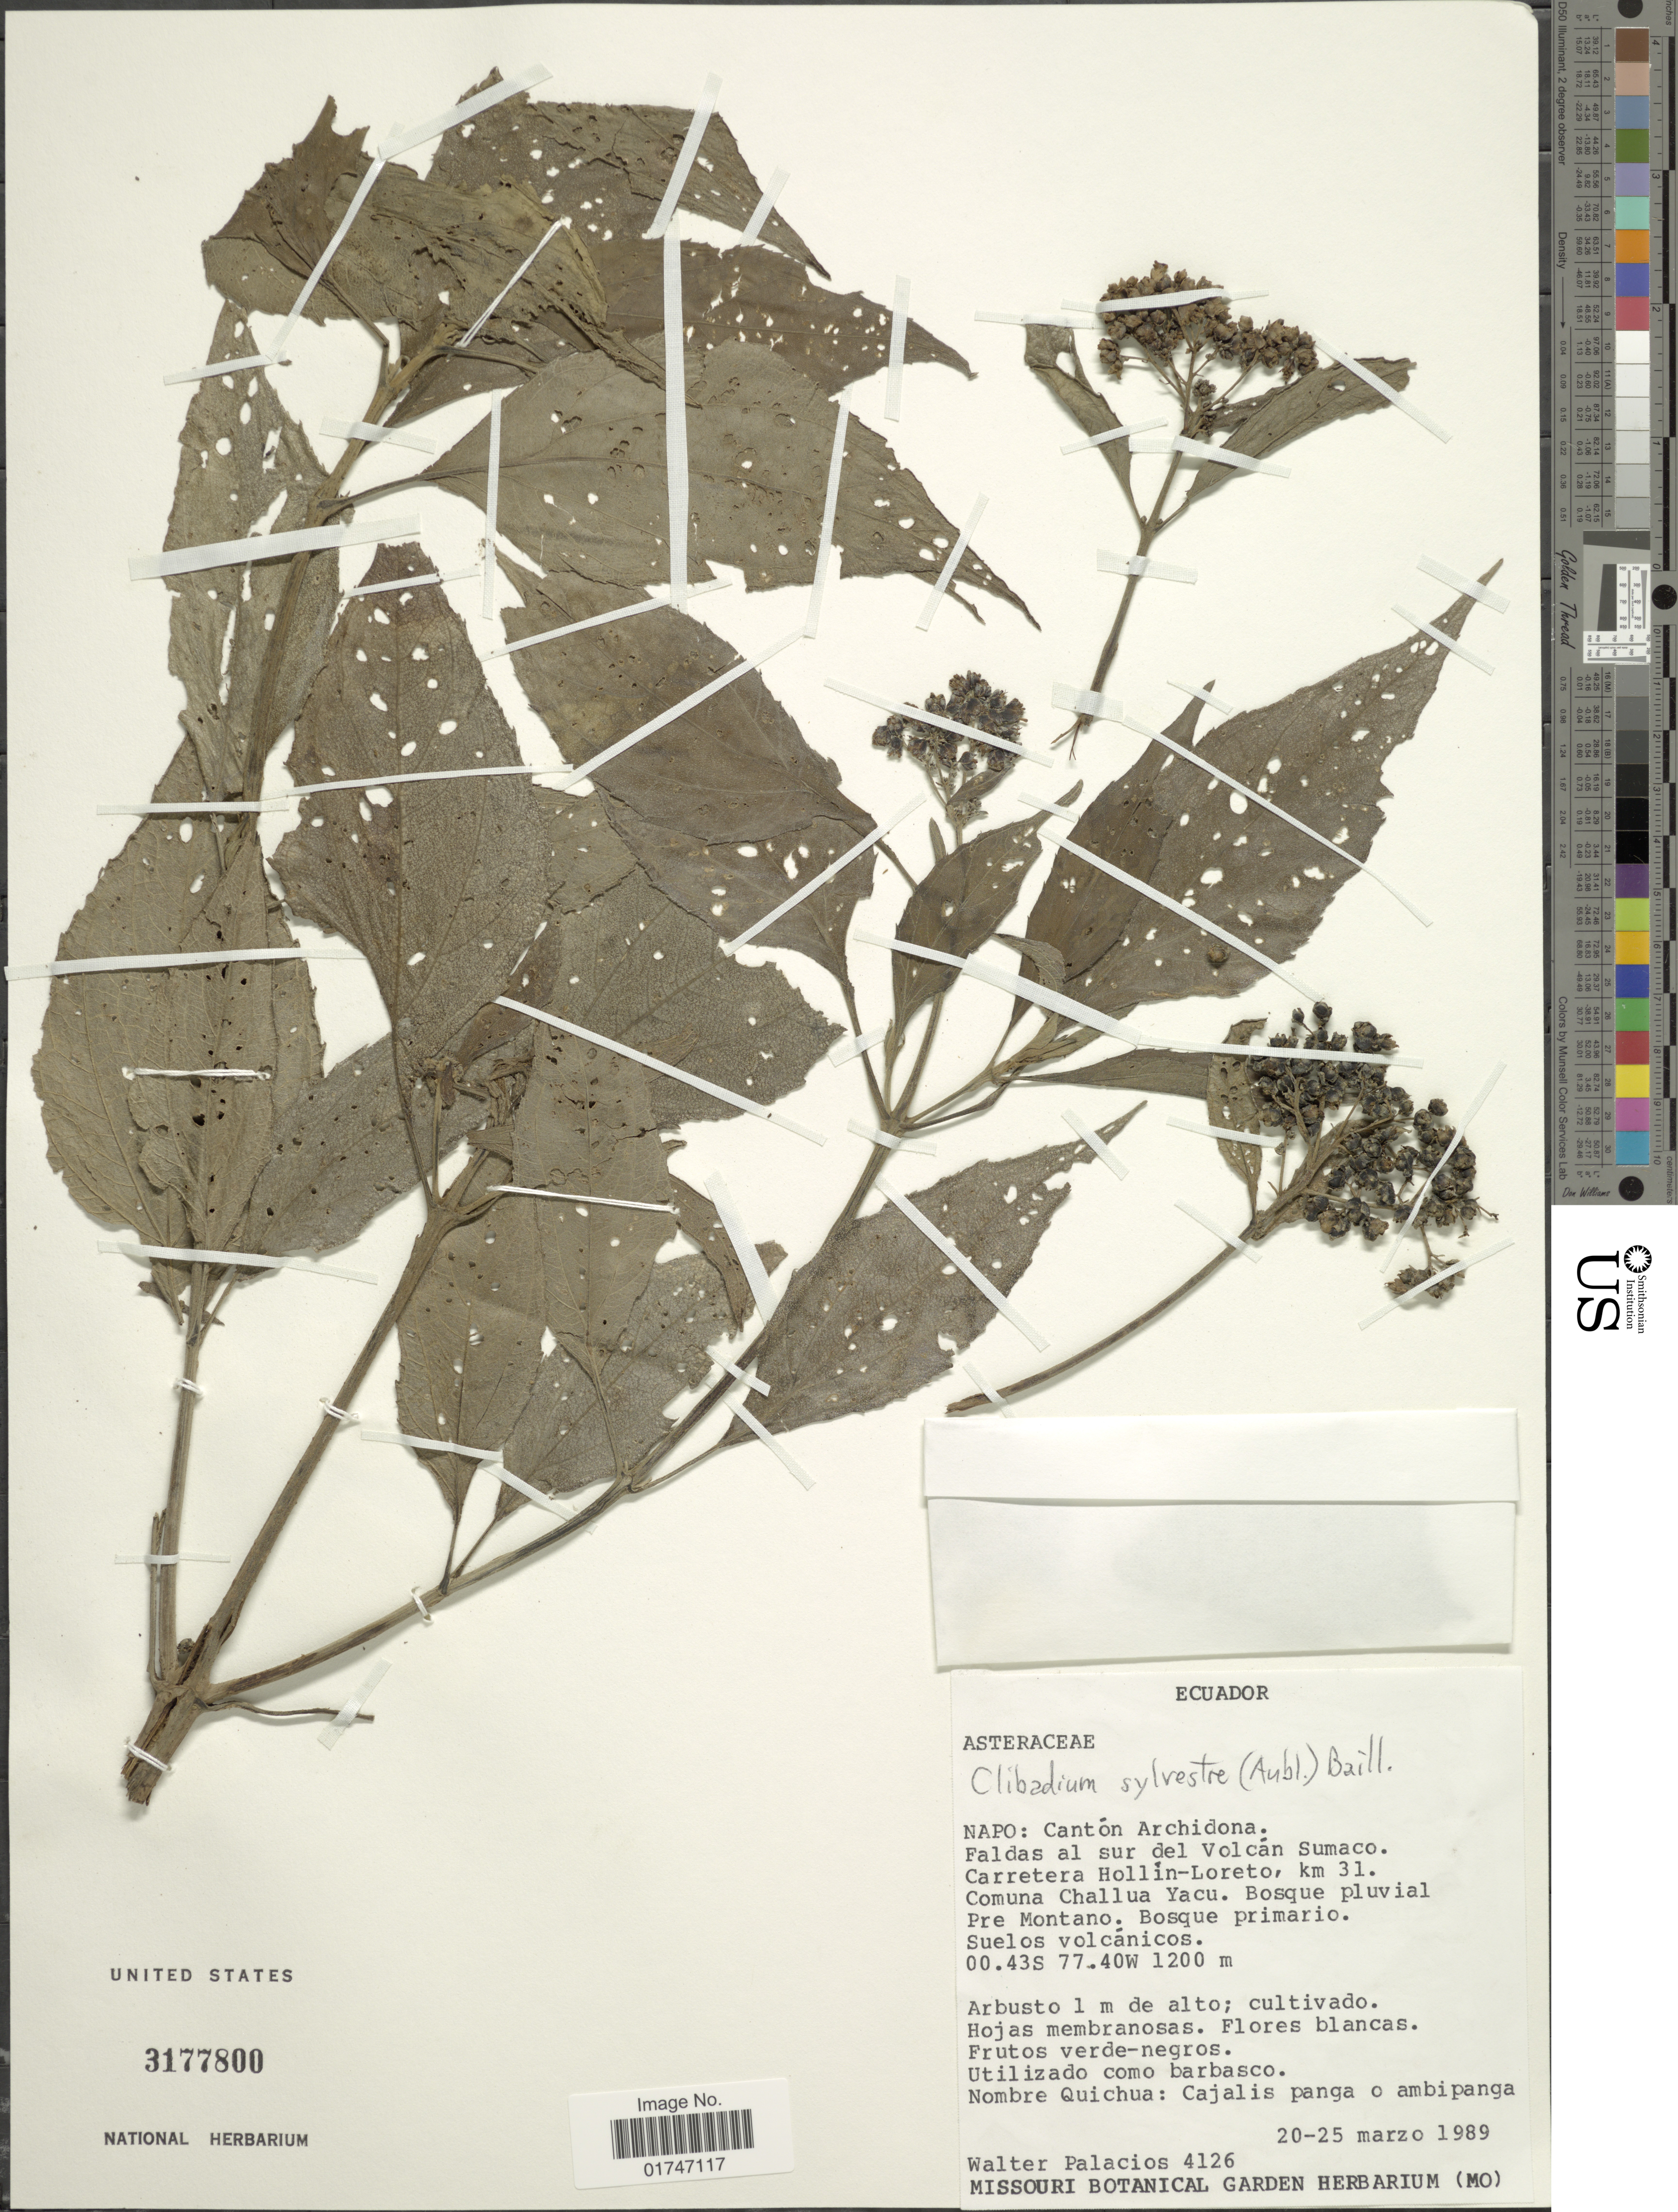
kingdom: Plantae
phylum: Tracheophyta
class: Magnoliopsida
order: Asterales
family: Asteraceae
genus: Clibadium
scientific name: Clibadium sylvestre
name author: (Aubl.) Baill.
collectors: W. Palacios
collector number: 4126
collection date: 1989-03-20/1989-03-25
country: Ecuador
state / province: Napo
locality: Napo: Cantón Archidona. Faldas al sur del Volcán Sumaco. Carretera Hollín-Loreto, km 31. Comuna Challua Yacu. Bosque pluvial Pre Montano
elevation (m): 1200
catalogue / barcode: US 3177800